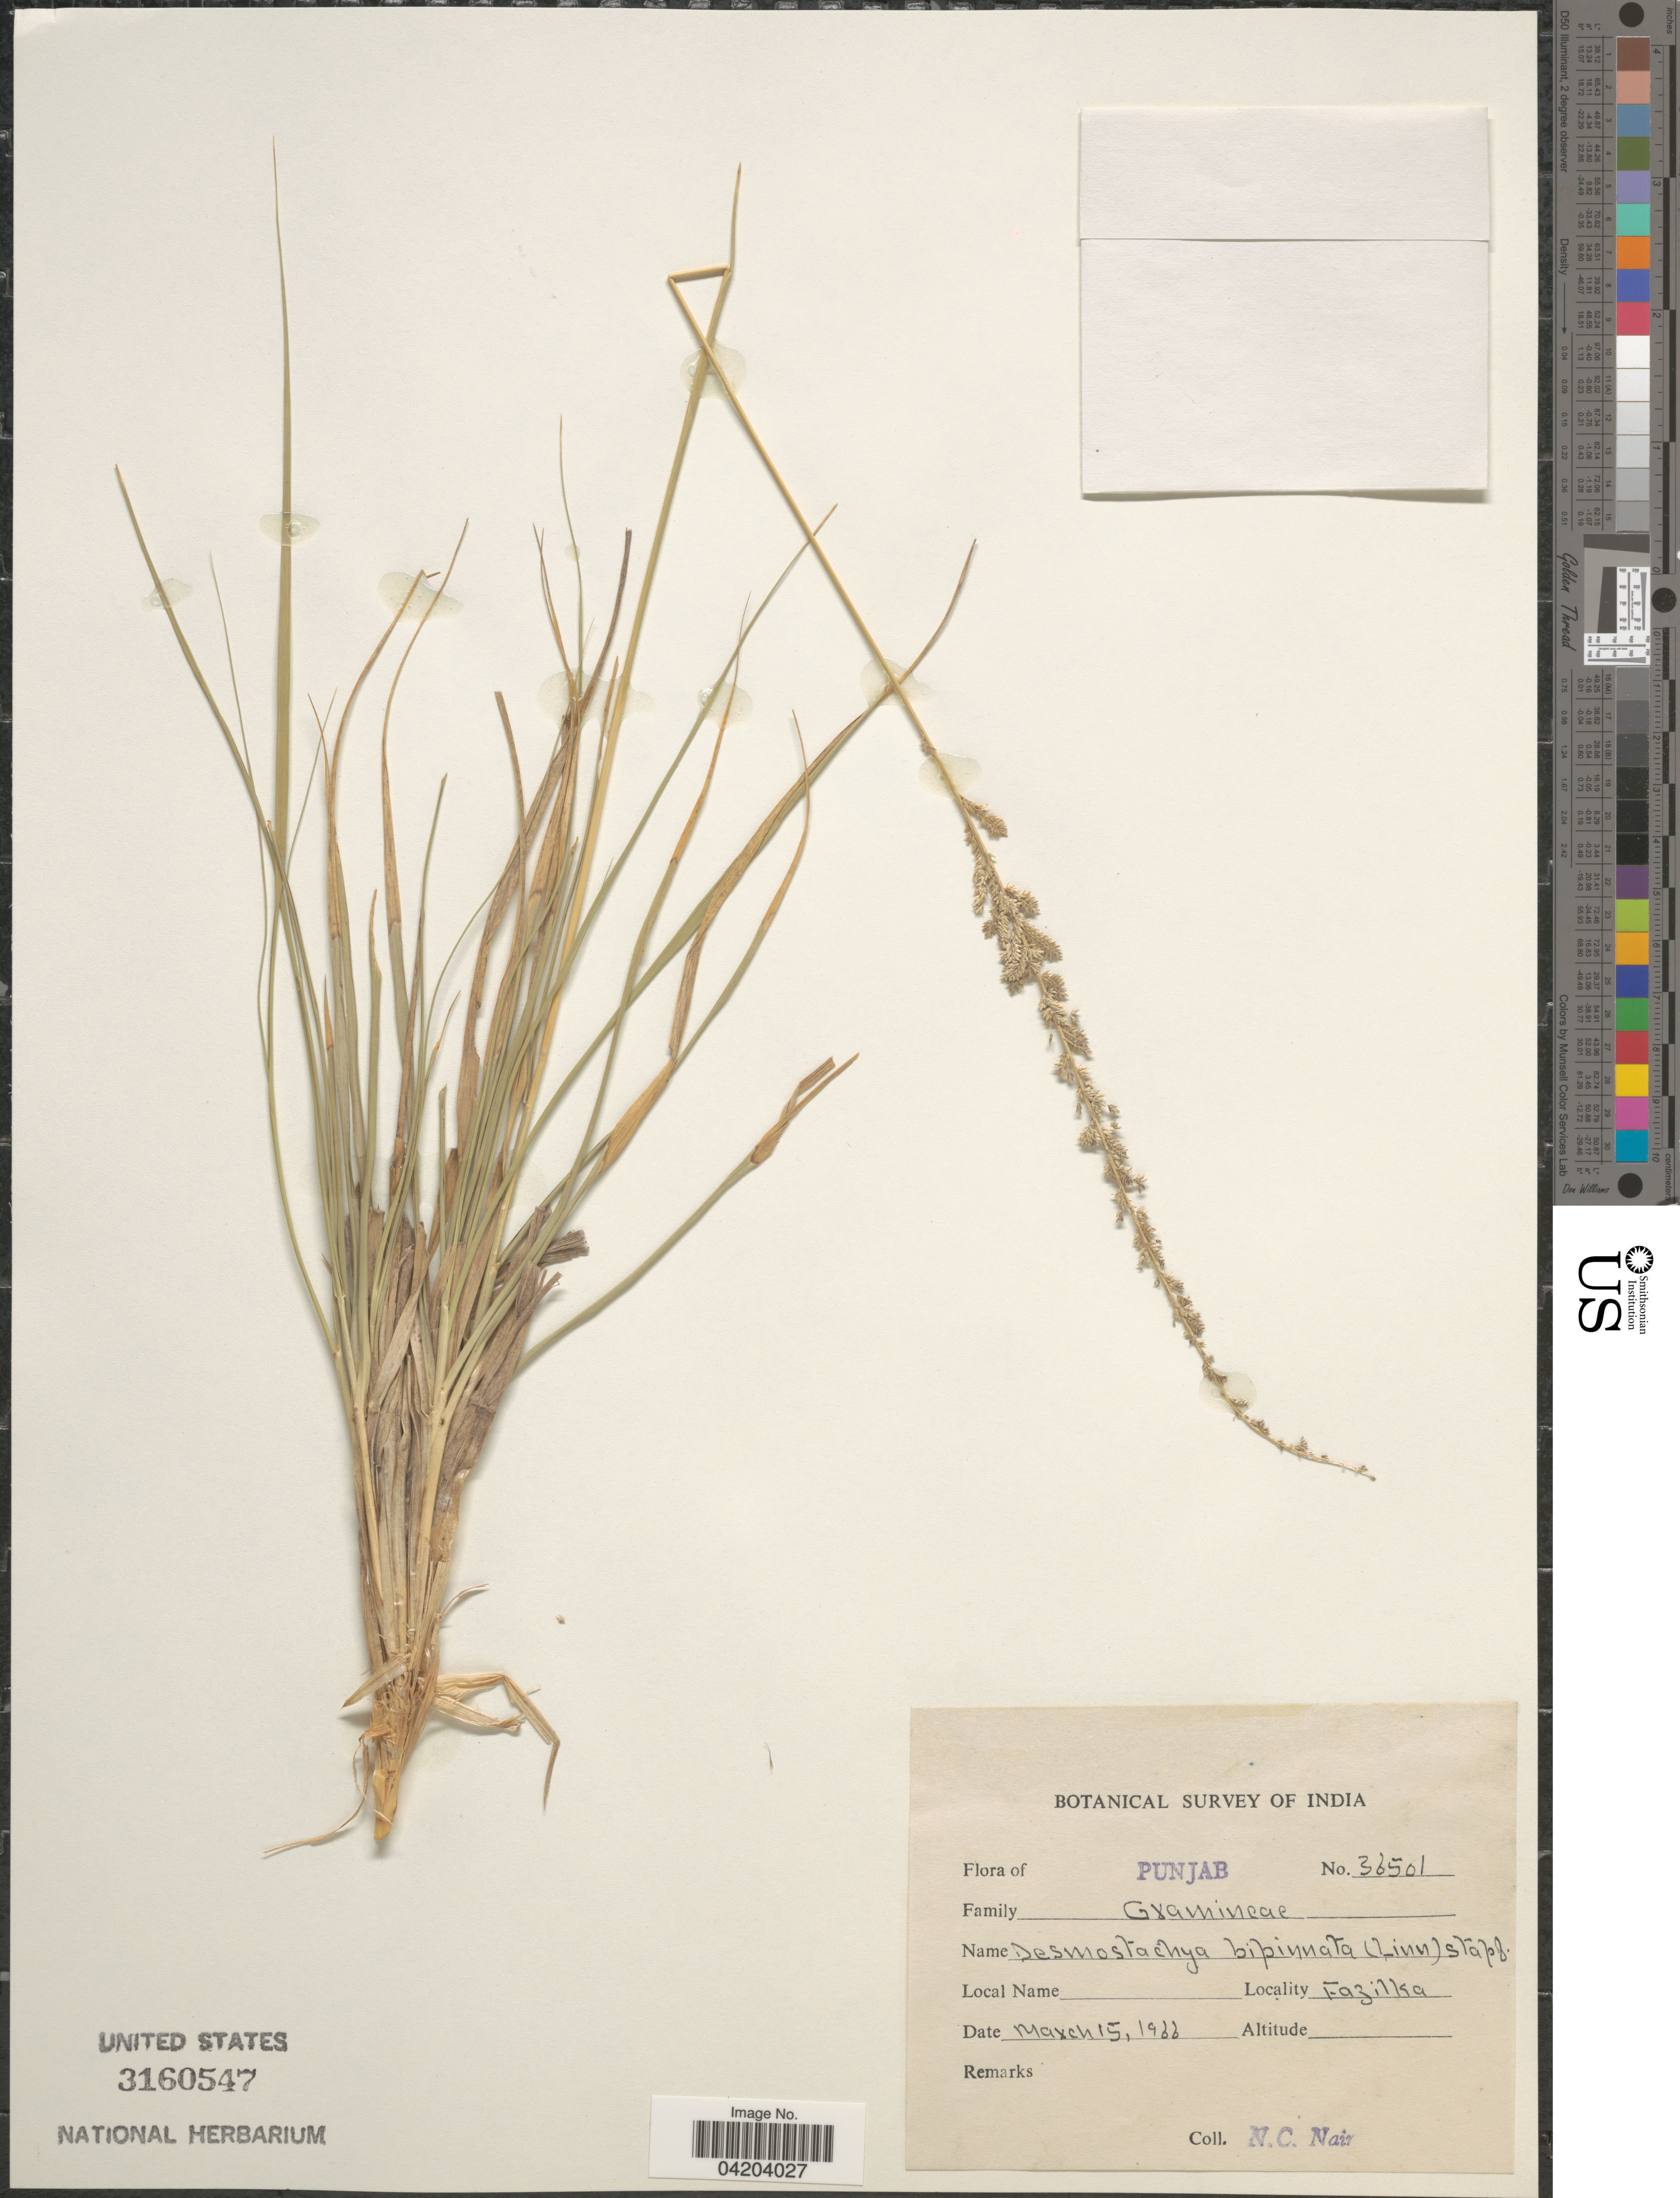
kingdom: Plantae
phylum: Tracheophyta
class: Liliopsida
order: Poales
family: Poaceae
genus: Desmostachya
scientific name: Desmostachya bipinnata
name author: (L.) Stapf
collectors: N. Nair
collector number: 36501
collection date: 1966-03-15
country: India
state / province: Punjab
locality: Botanical Survey of India. Fazilka.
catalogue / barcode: US 3160547